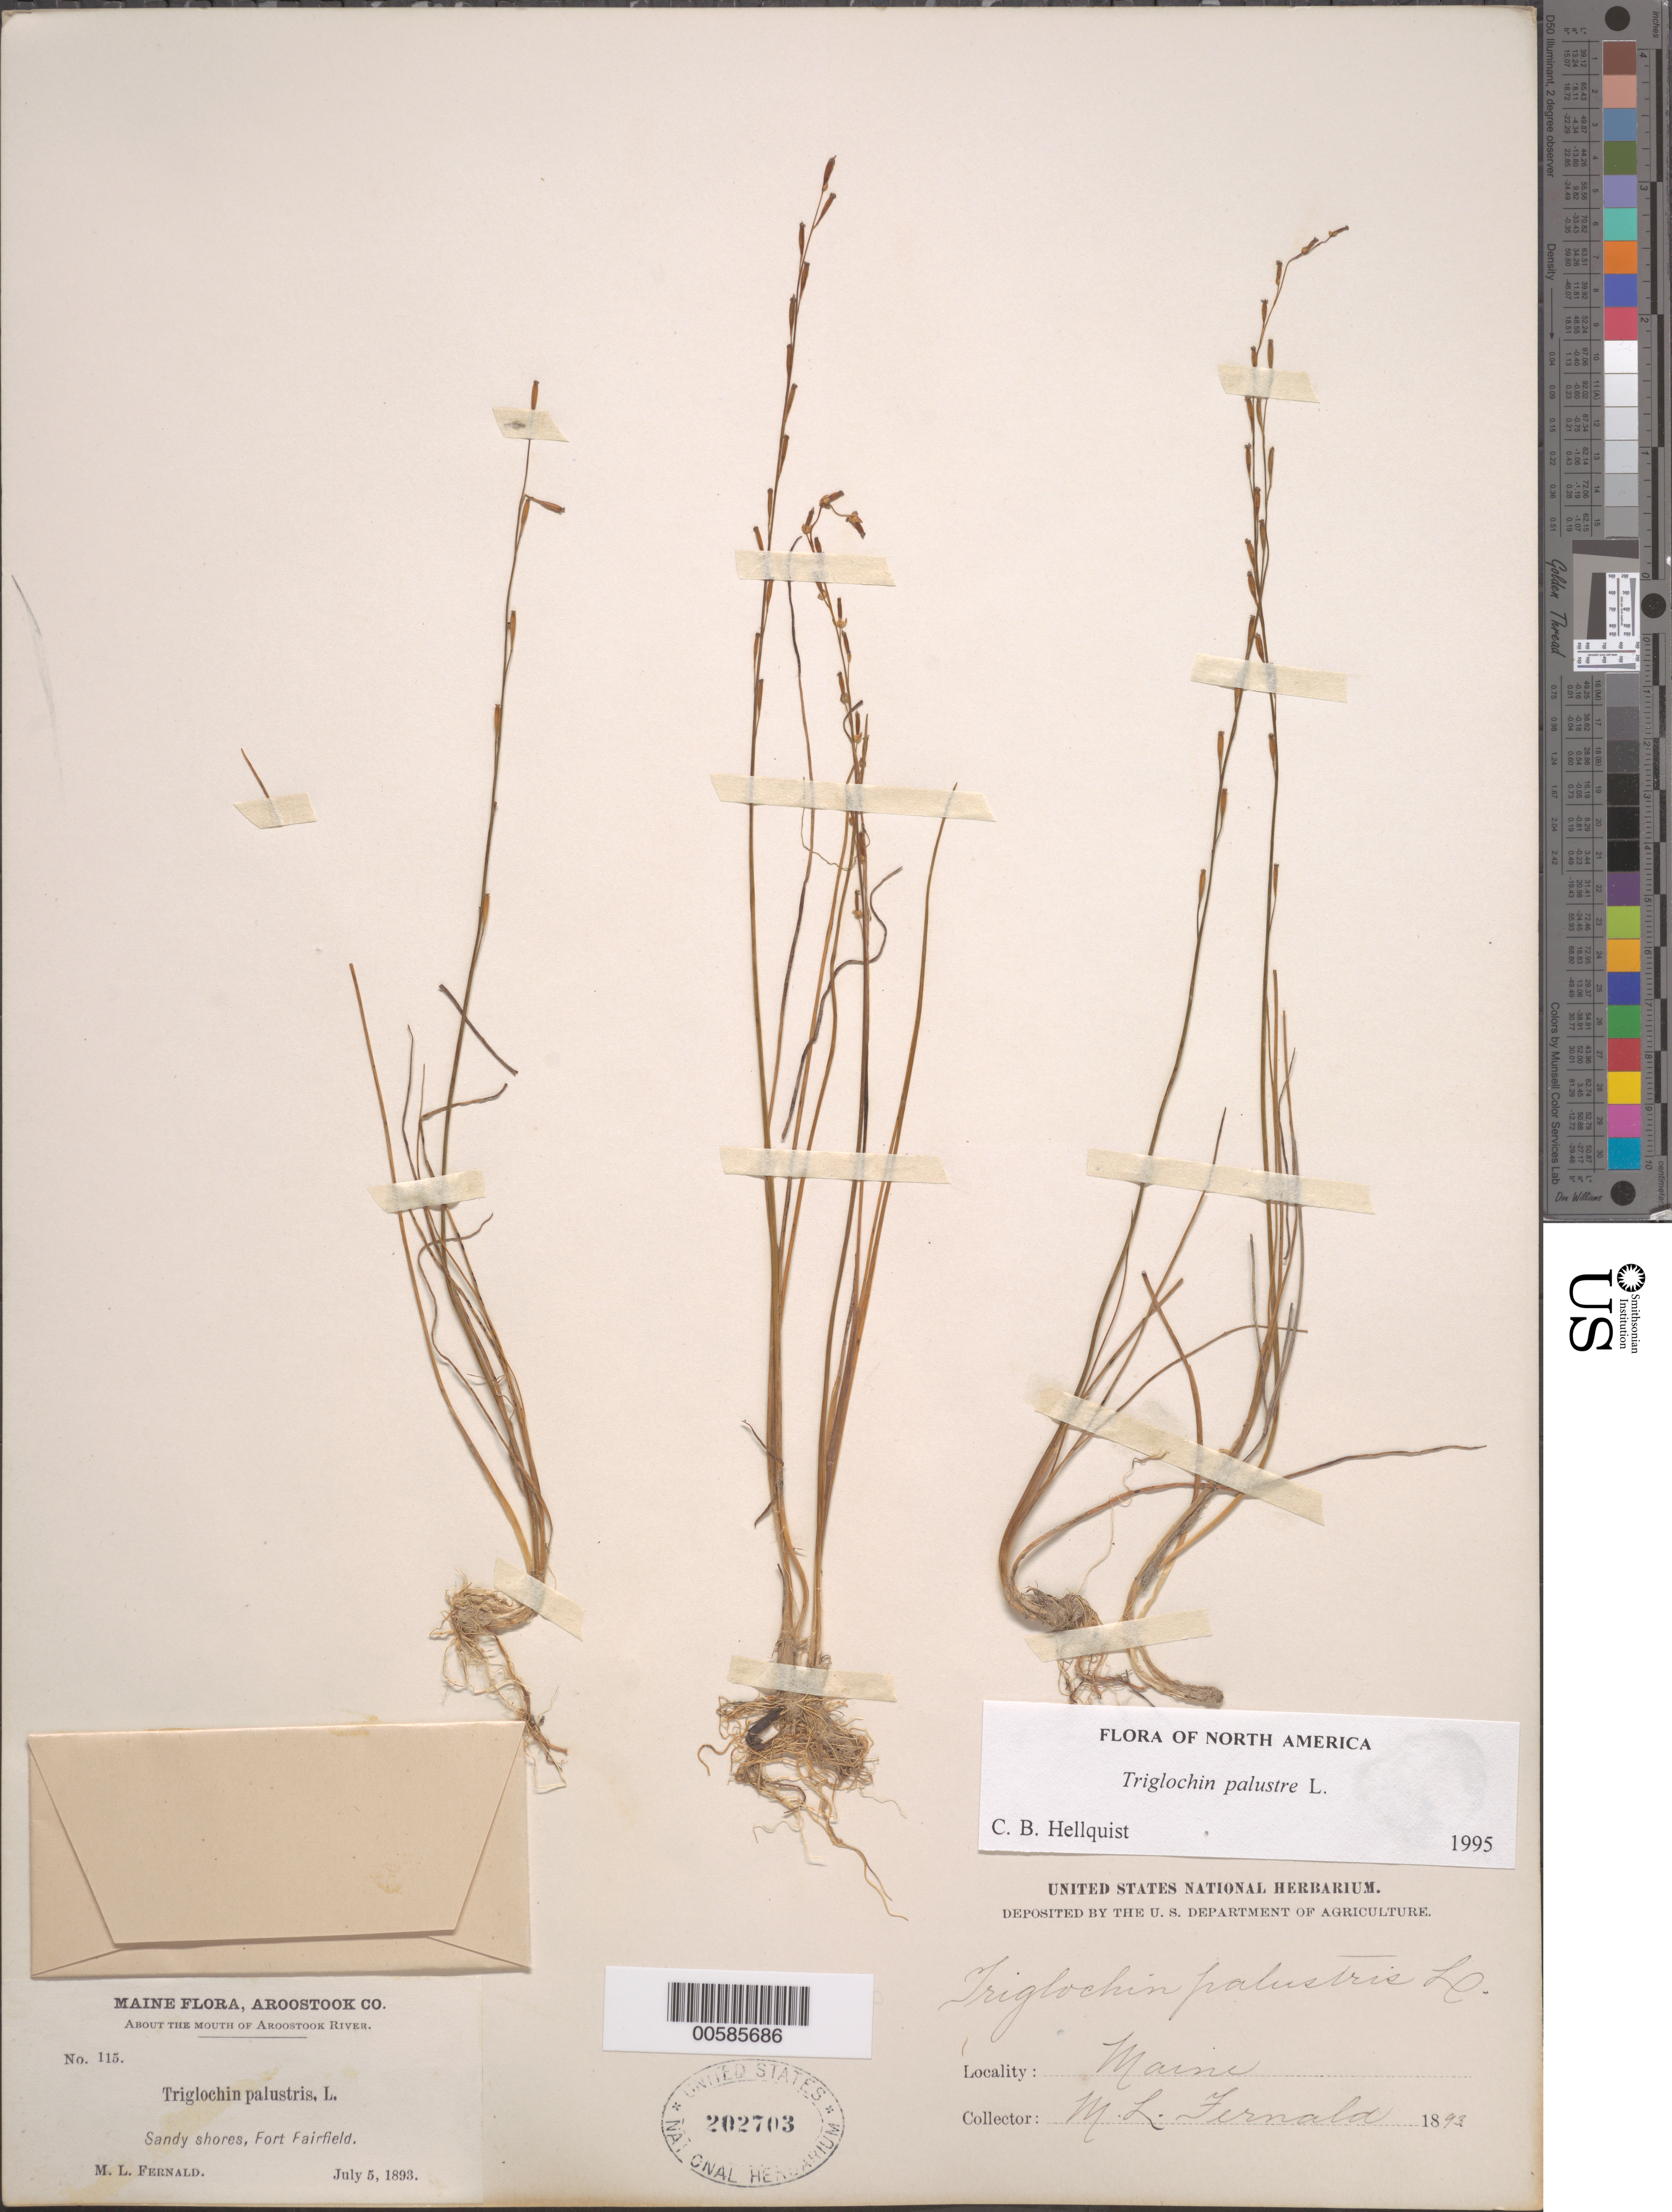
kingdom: Plantae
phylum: Tracheophyta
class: Liliopsida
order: Alismatales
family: Juncaginaceae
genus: Triglochin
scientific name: Triglochin palustris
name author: L.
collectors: M. L. Fernald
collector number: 115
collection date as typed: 05 Jul 1893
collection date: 1893-07-05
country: United States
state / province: Maine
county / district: Aroostook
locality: Aroostook River, Fort Fairfield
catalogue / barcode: US 202703